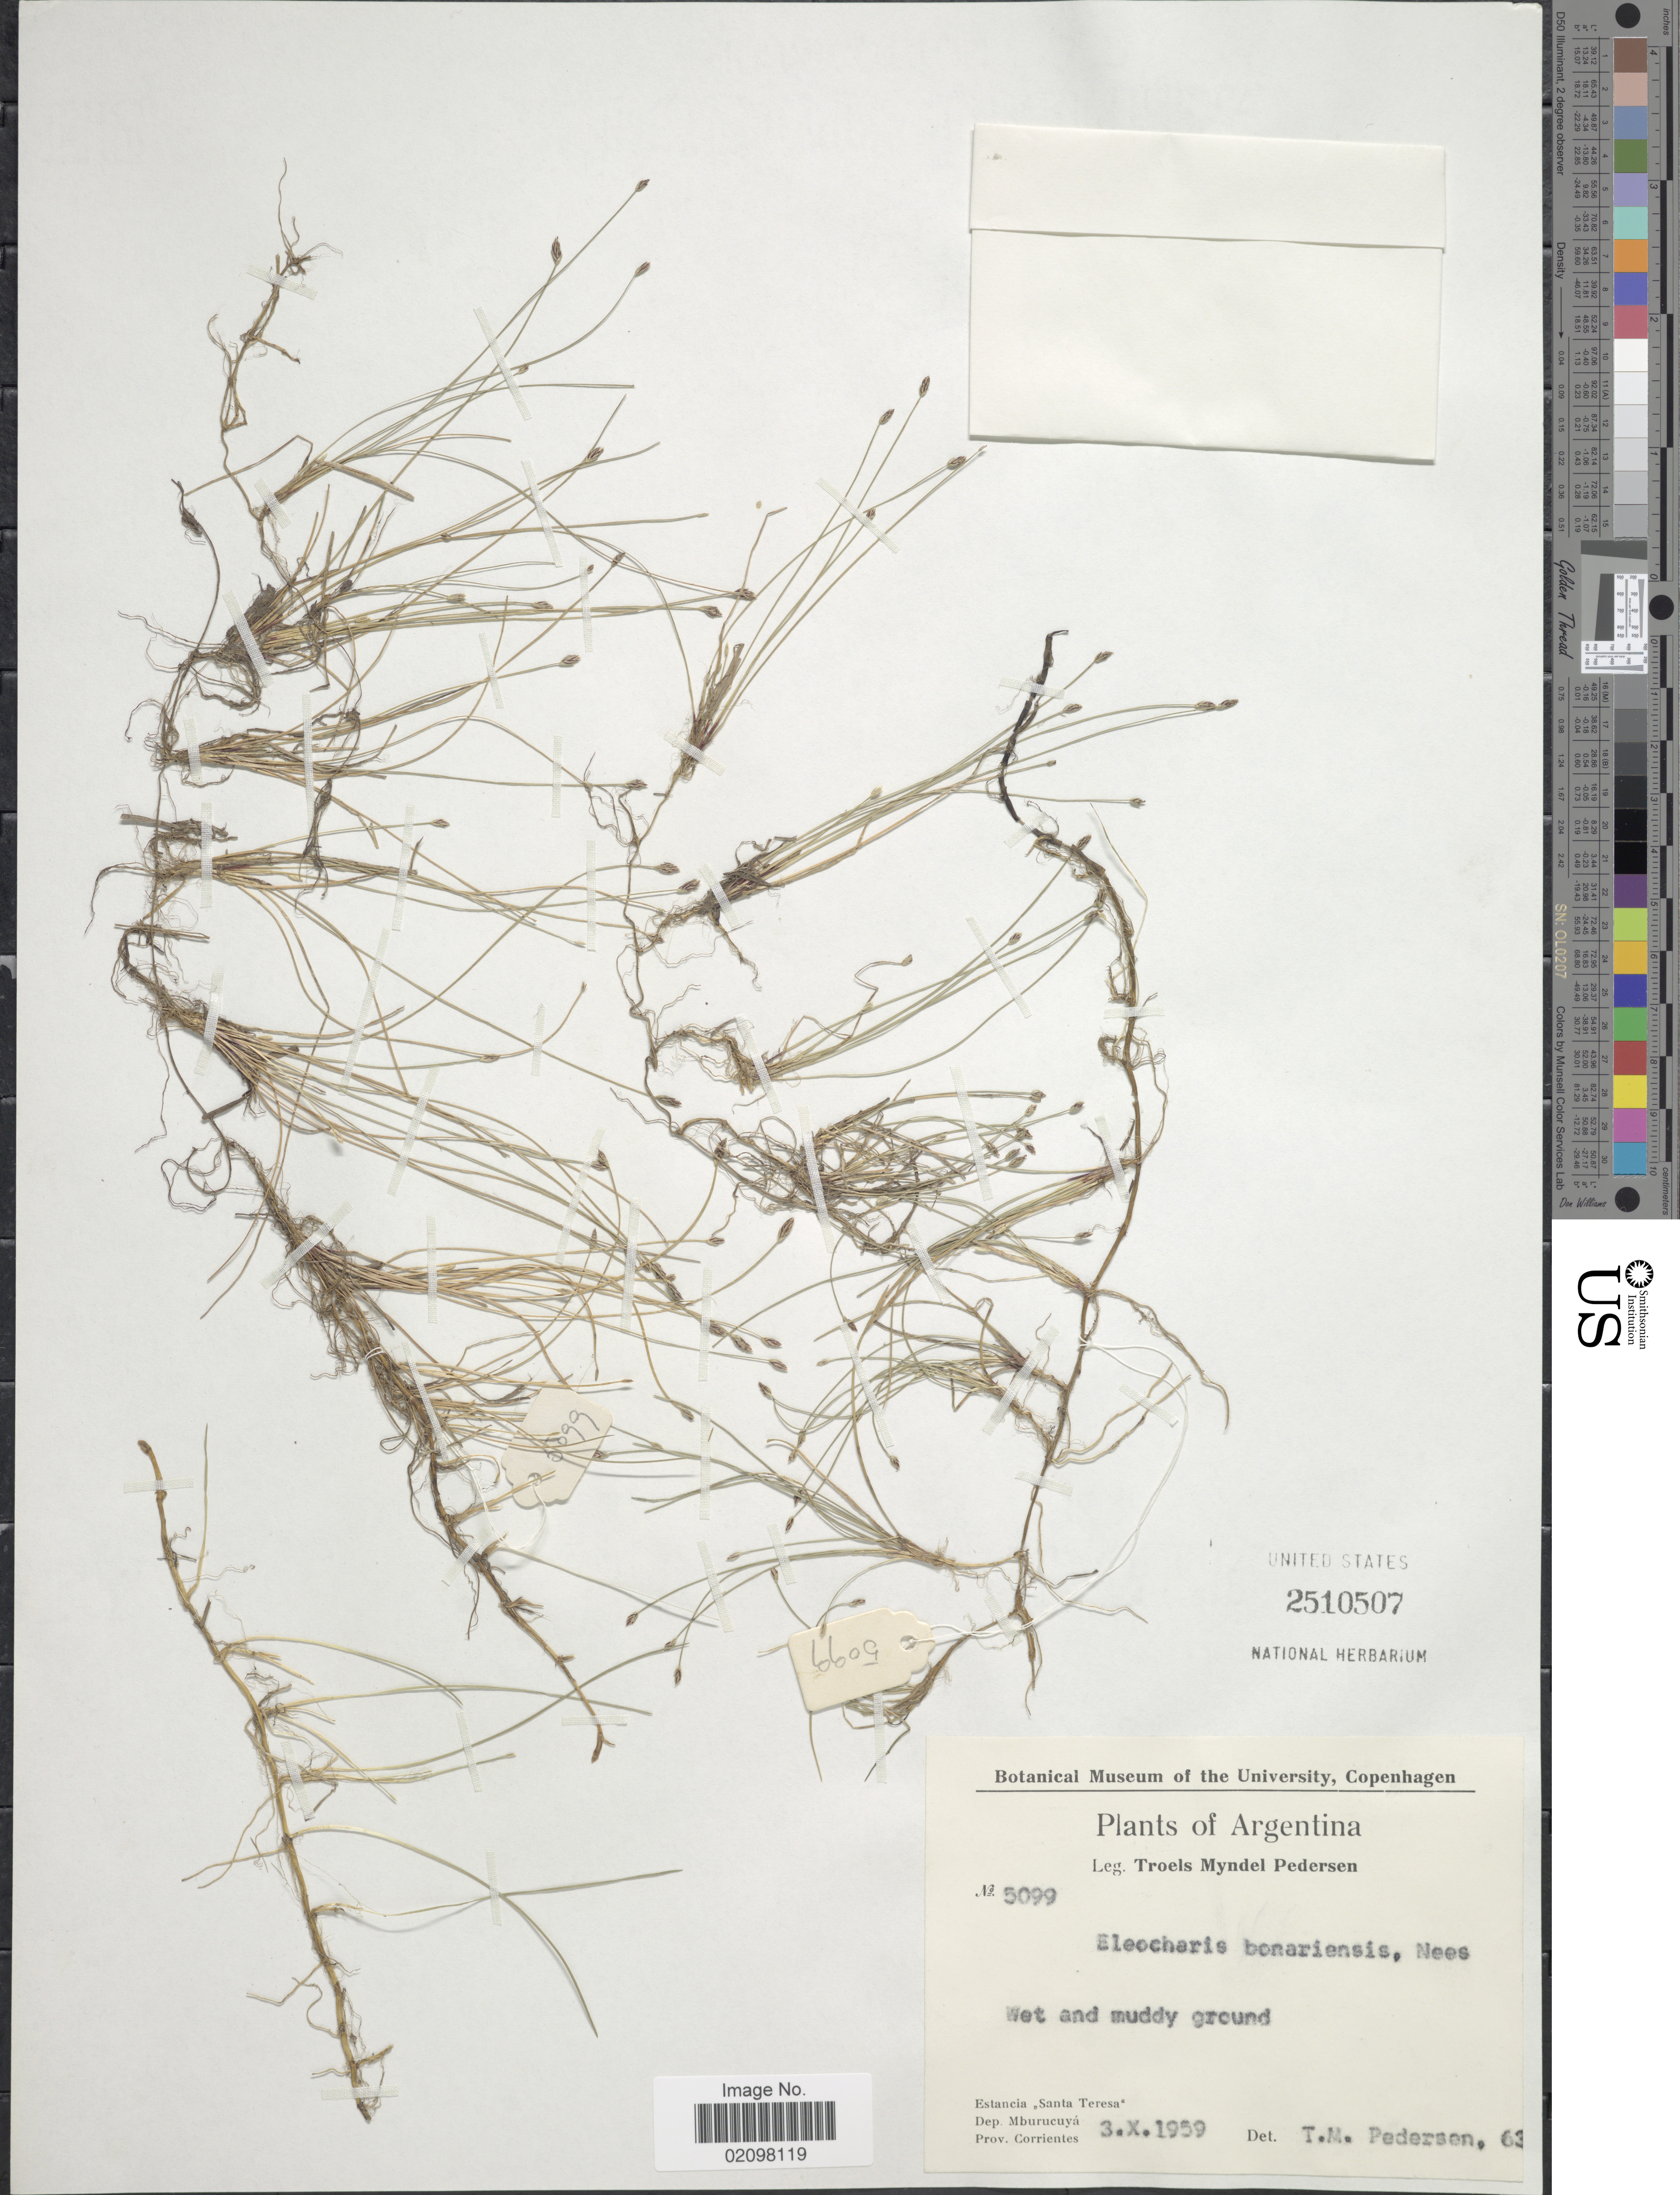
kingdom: Plantae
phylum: Tracheophyta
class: Liliopsida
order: Poales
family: Cyperaceae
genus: Eleocharis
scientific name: Eleocharis bonariensis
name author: Nees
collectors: T. Pederson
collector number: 5099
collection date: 1959-10-03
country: Argentina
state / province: Corrientes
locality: Estancia Santa Teresa Dep. Mburucuyá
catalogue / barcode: US 2510507